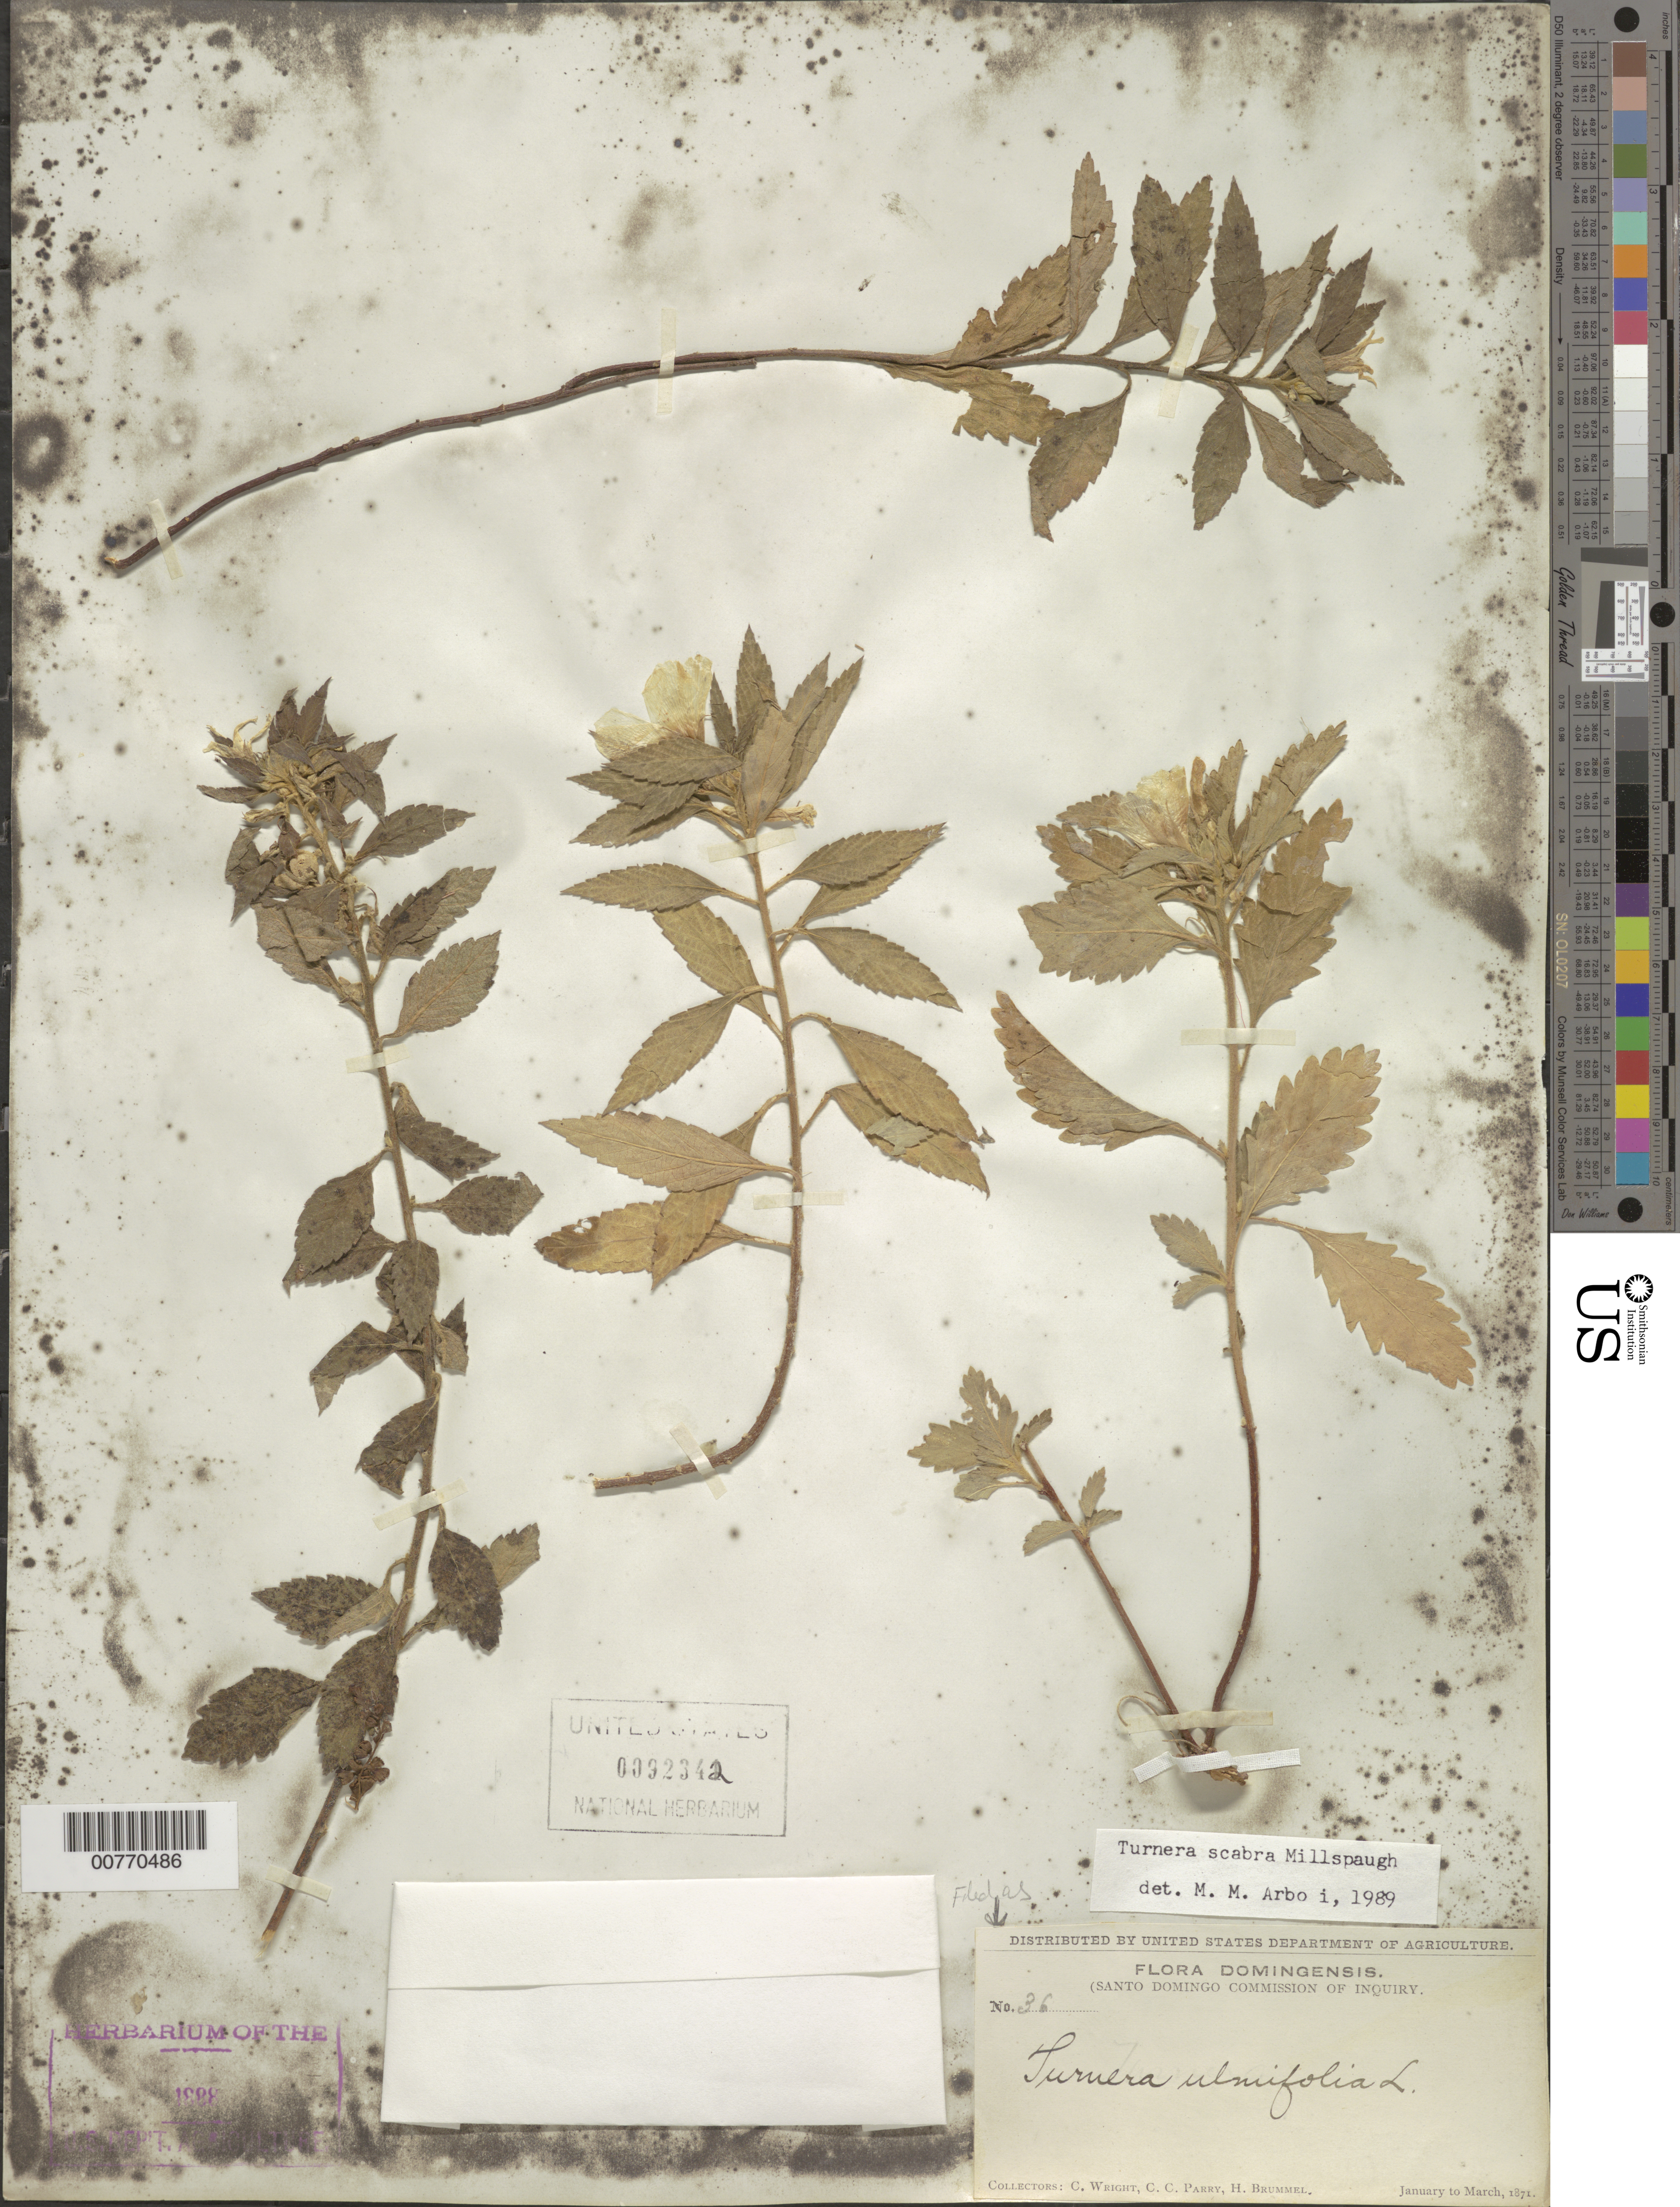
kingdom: Plantae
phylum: Tracheophyta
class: Magnoliopsida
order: Malpighiales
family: Turneraceae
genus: Turnera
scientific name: Turnera ulmifolia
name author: L.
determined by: Arbo, M. M.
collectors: C. Wright, C. C. Parry & H. Brummel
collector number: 36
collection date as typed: Jan 1871 to -- Mar 1871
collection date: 1871-01/1871-03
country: Dominican Republic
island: Hispaniola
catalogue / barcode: US 92342